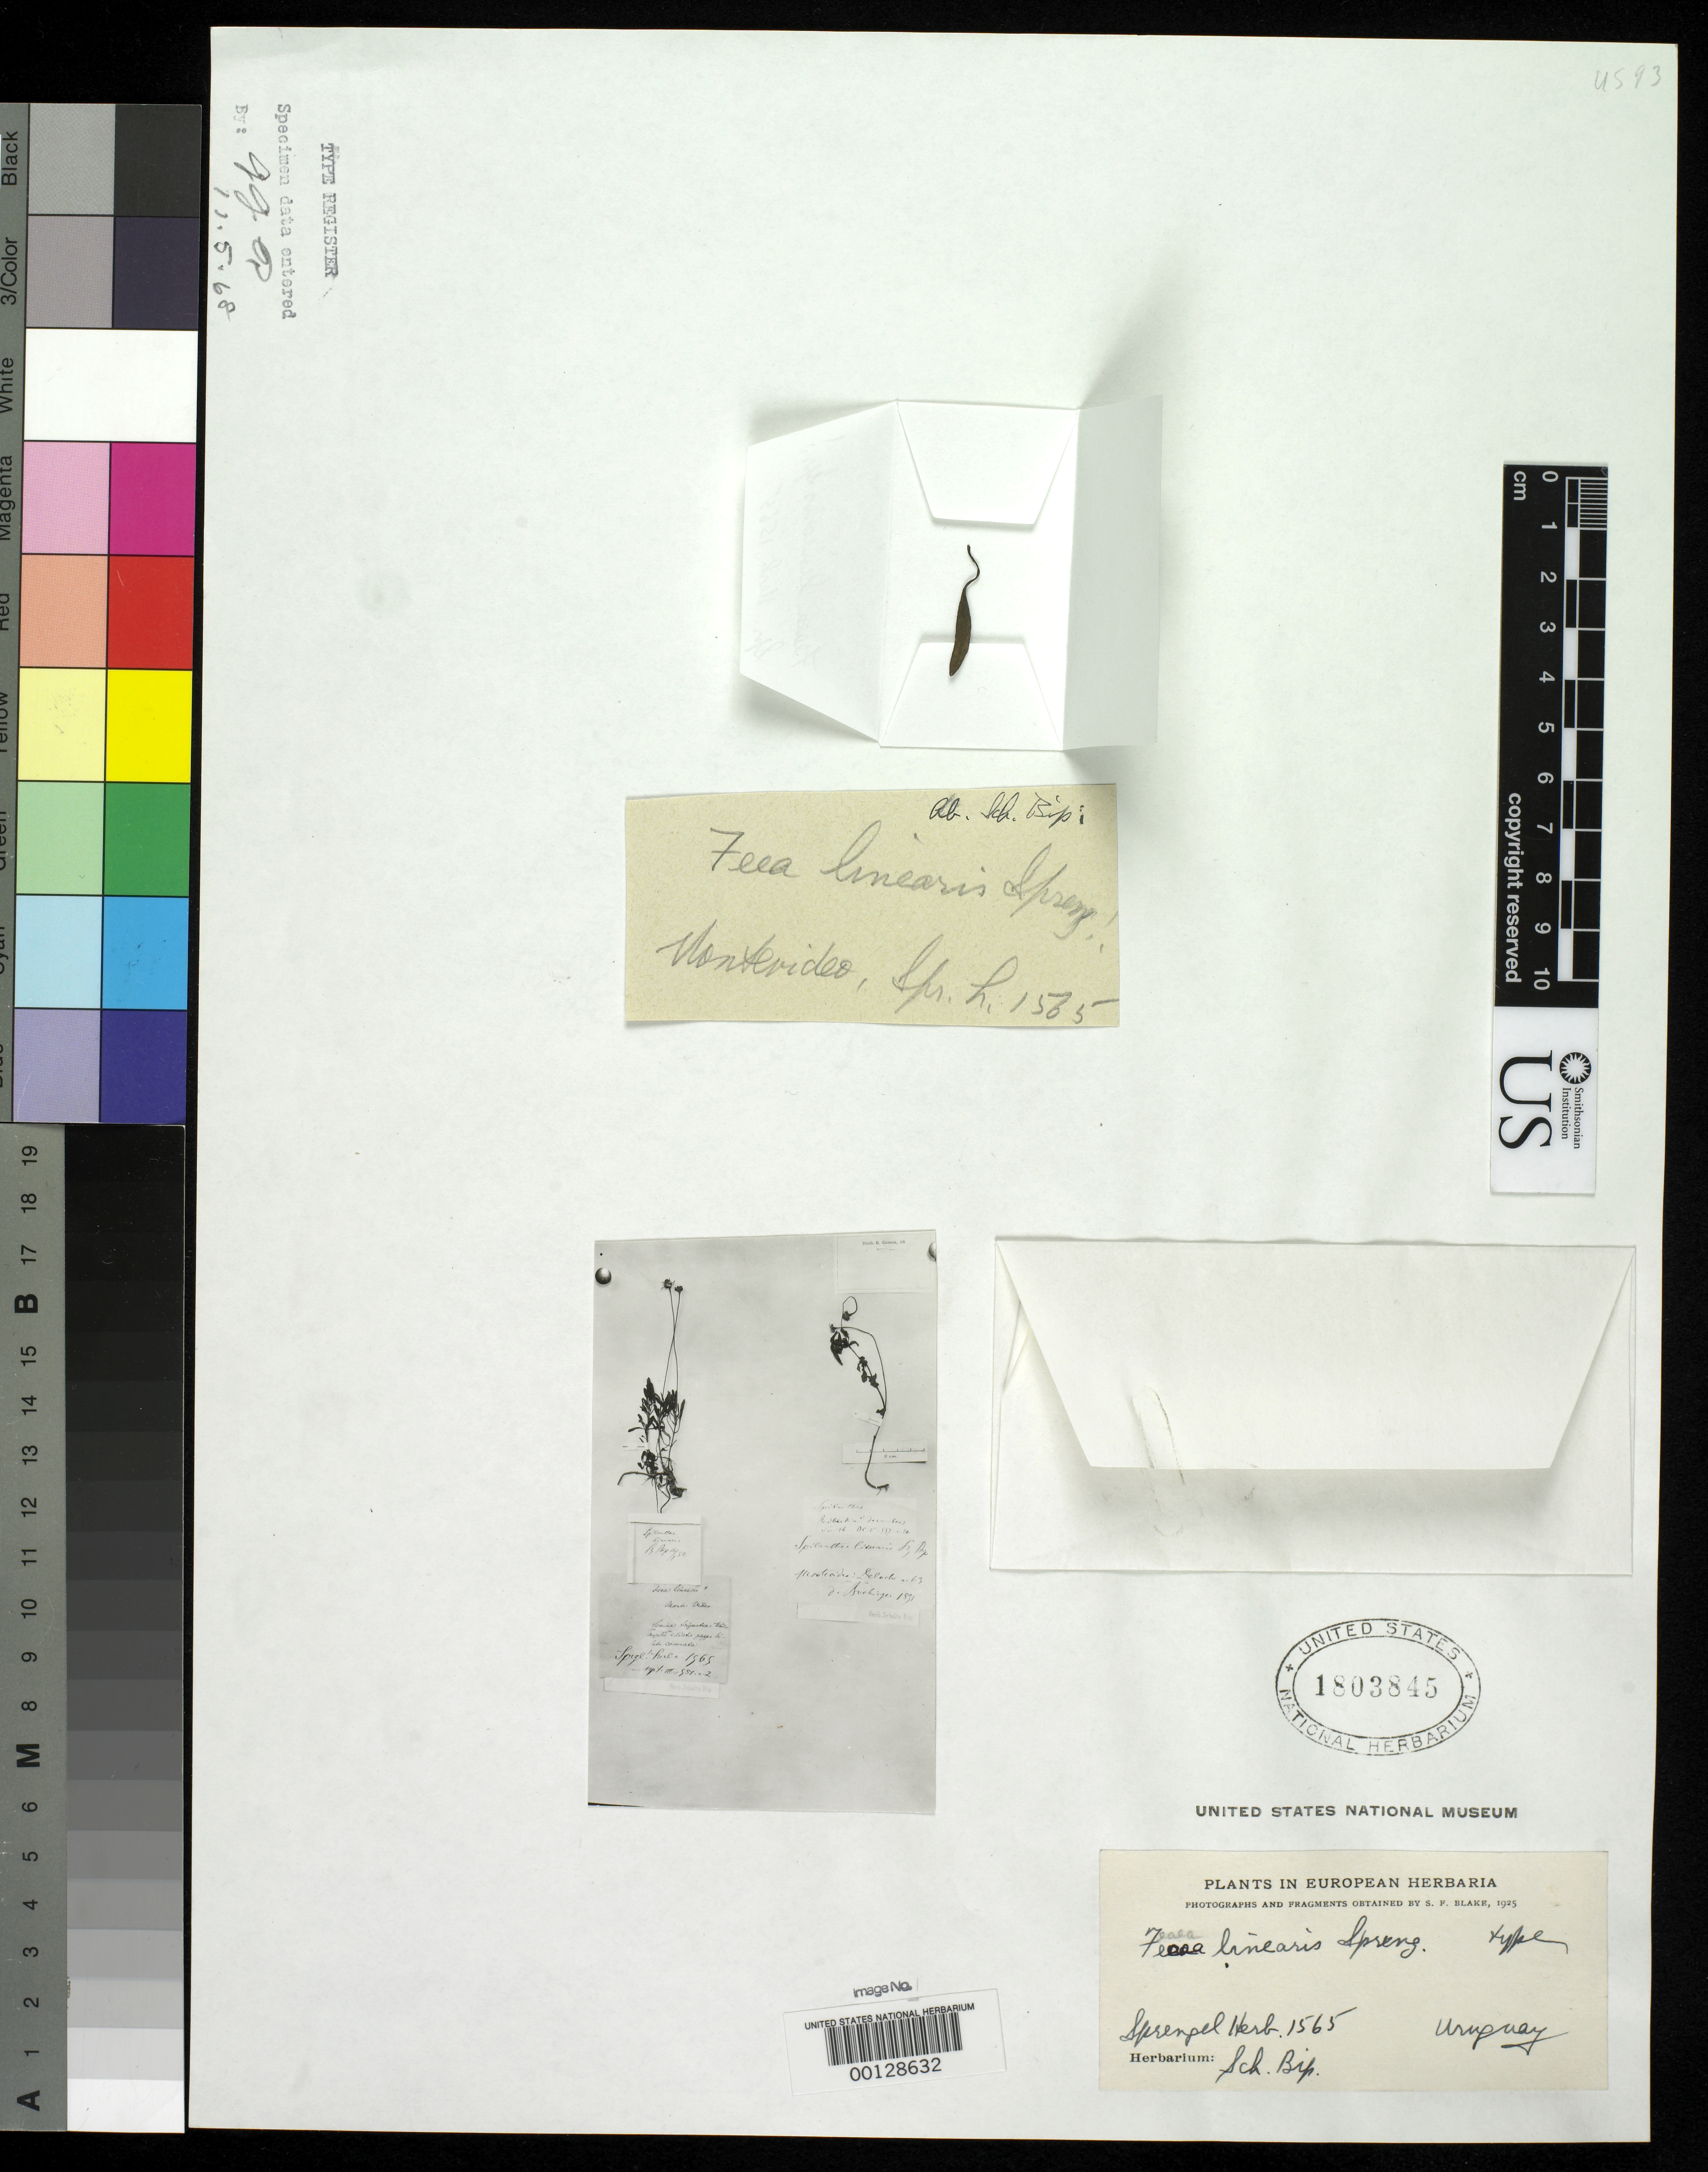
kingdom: Plantae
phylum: Tracheophyta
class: Magnoliopsida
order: Asterales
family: Asteraceae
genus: Feaea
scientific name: Feaea linearis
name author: Spreng.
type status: Type Material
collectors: ex herb. Sprengel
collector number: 1565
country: Uruguay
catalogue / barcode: US 1803845